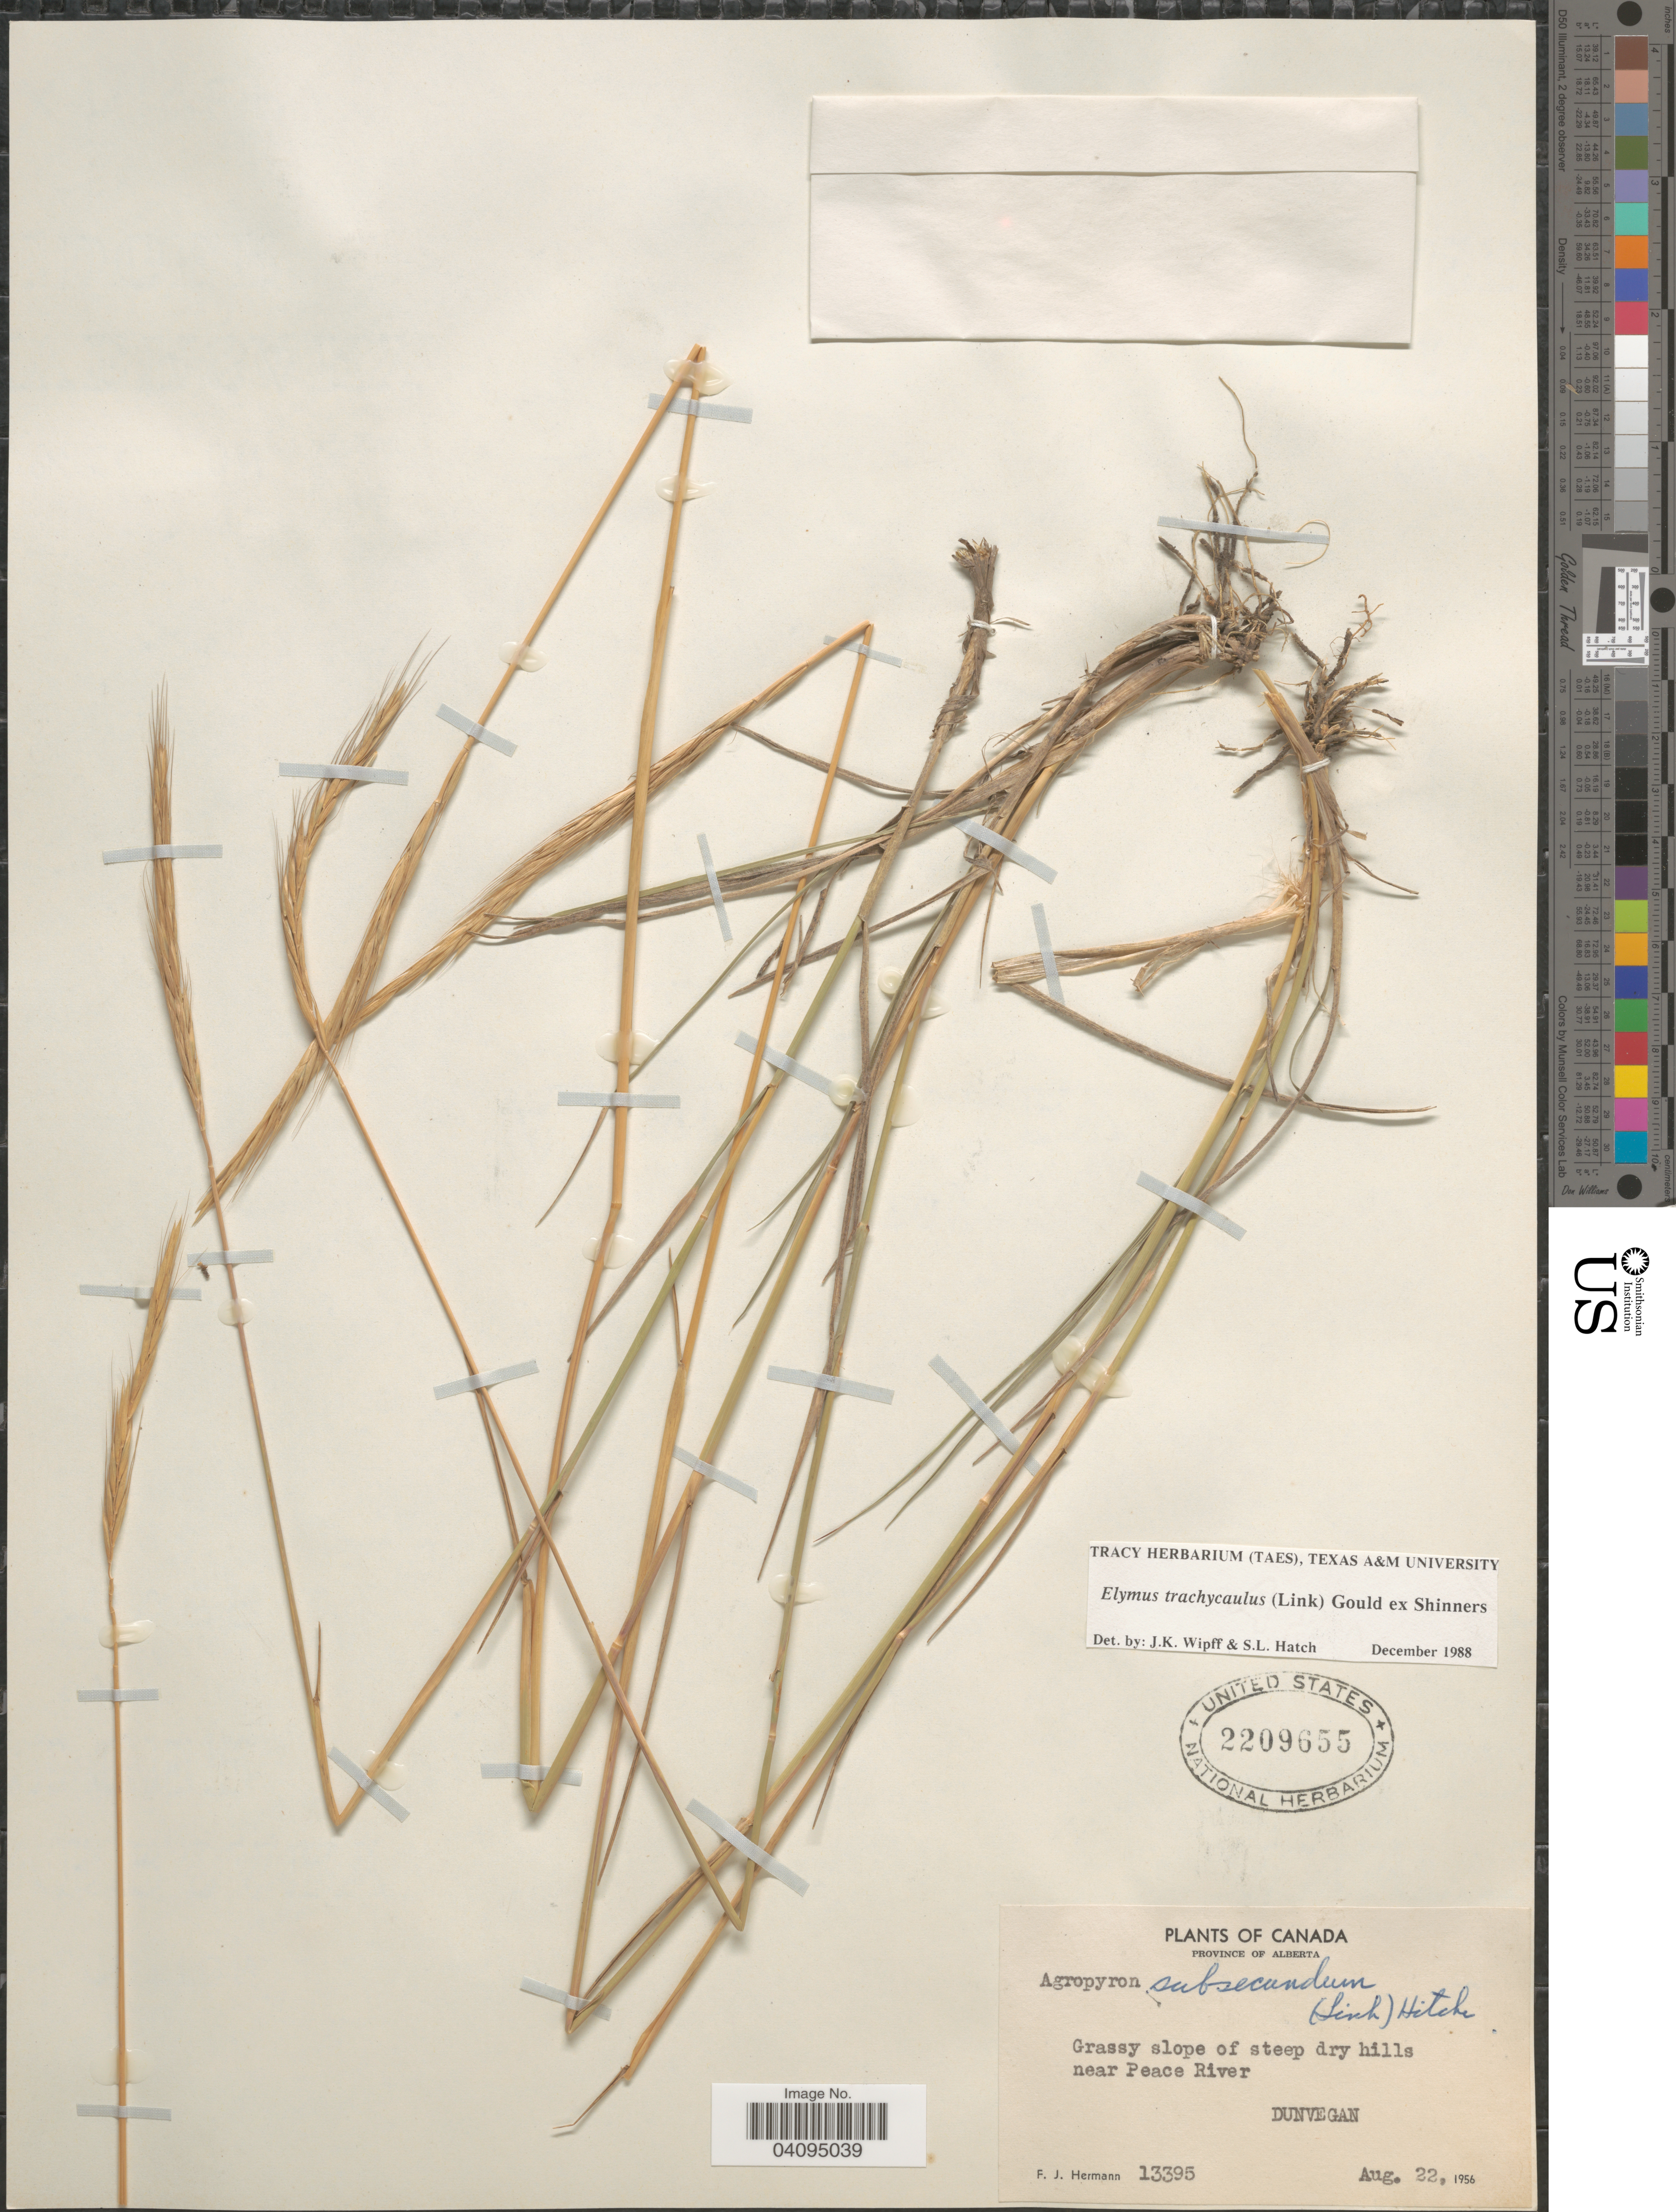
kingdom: Plantae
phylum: Tracheophyta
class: Liliopsida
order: Poales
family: Poaceae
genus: Elymus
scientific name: Elymus trachycaulus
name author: (Link) Gould ex Shinners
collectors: F. J. Hermann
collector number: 13395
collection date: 1956-08-22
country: Canada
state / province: Alberta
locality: Grassy slope of steep dry hills near Peace River. Dunvegan.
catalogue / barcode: US 2209655